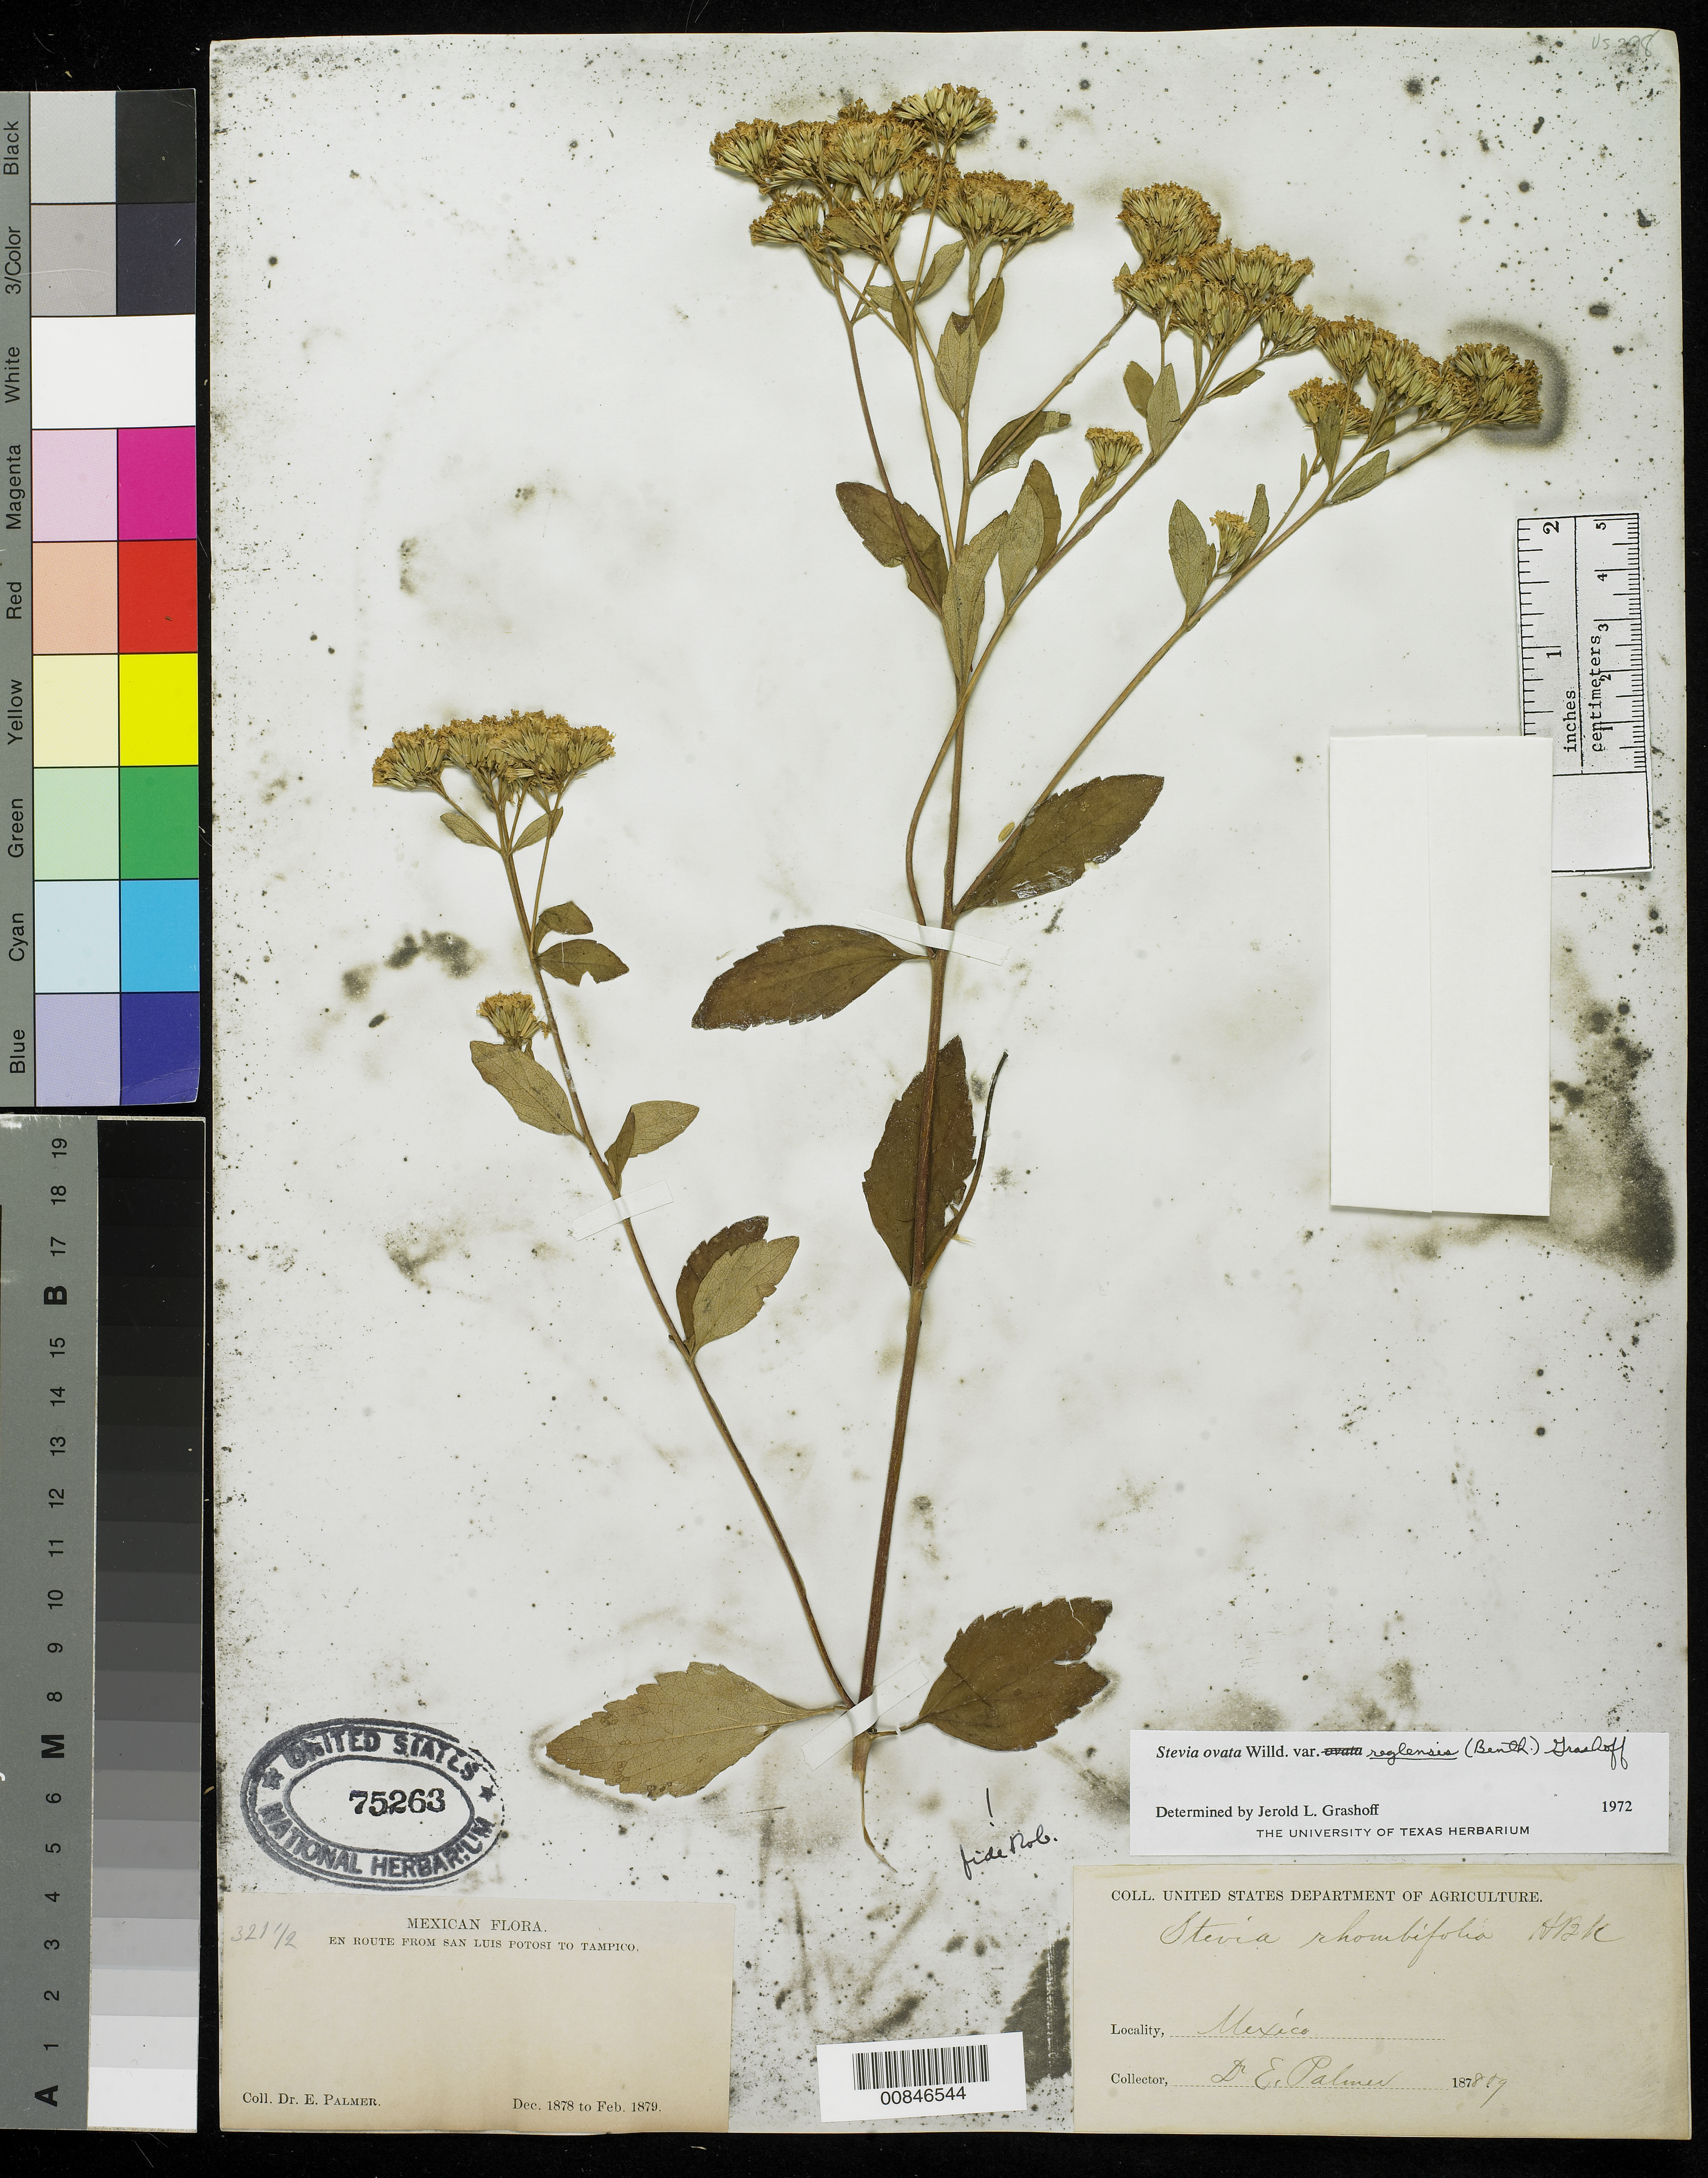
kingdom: Plantae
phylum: Tracheophyta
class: Magnoliopsida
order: Asterales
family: Asteraceae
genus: Stevia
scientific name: Stevia ovata var. reglensis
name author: (Benth.) Grashoff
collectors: E. Palmer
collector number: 321½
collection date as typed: Dec 1878 to -- Feb 1879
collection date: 1878-12/1879-02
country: Mexico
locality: En route from San Luis Potosí to Tampico, Tamaulipas.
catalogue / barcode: US 75263